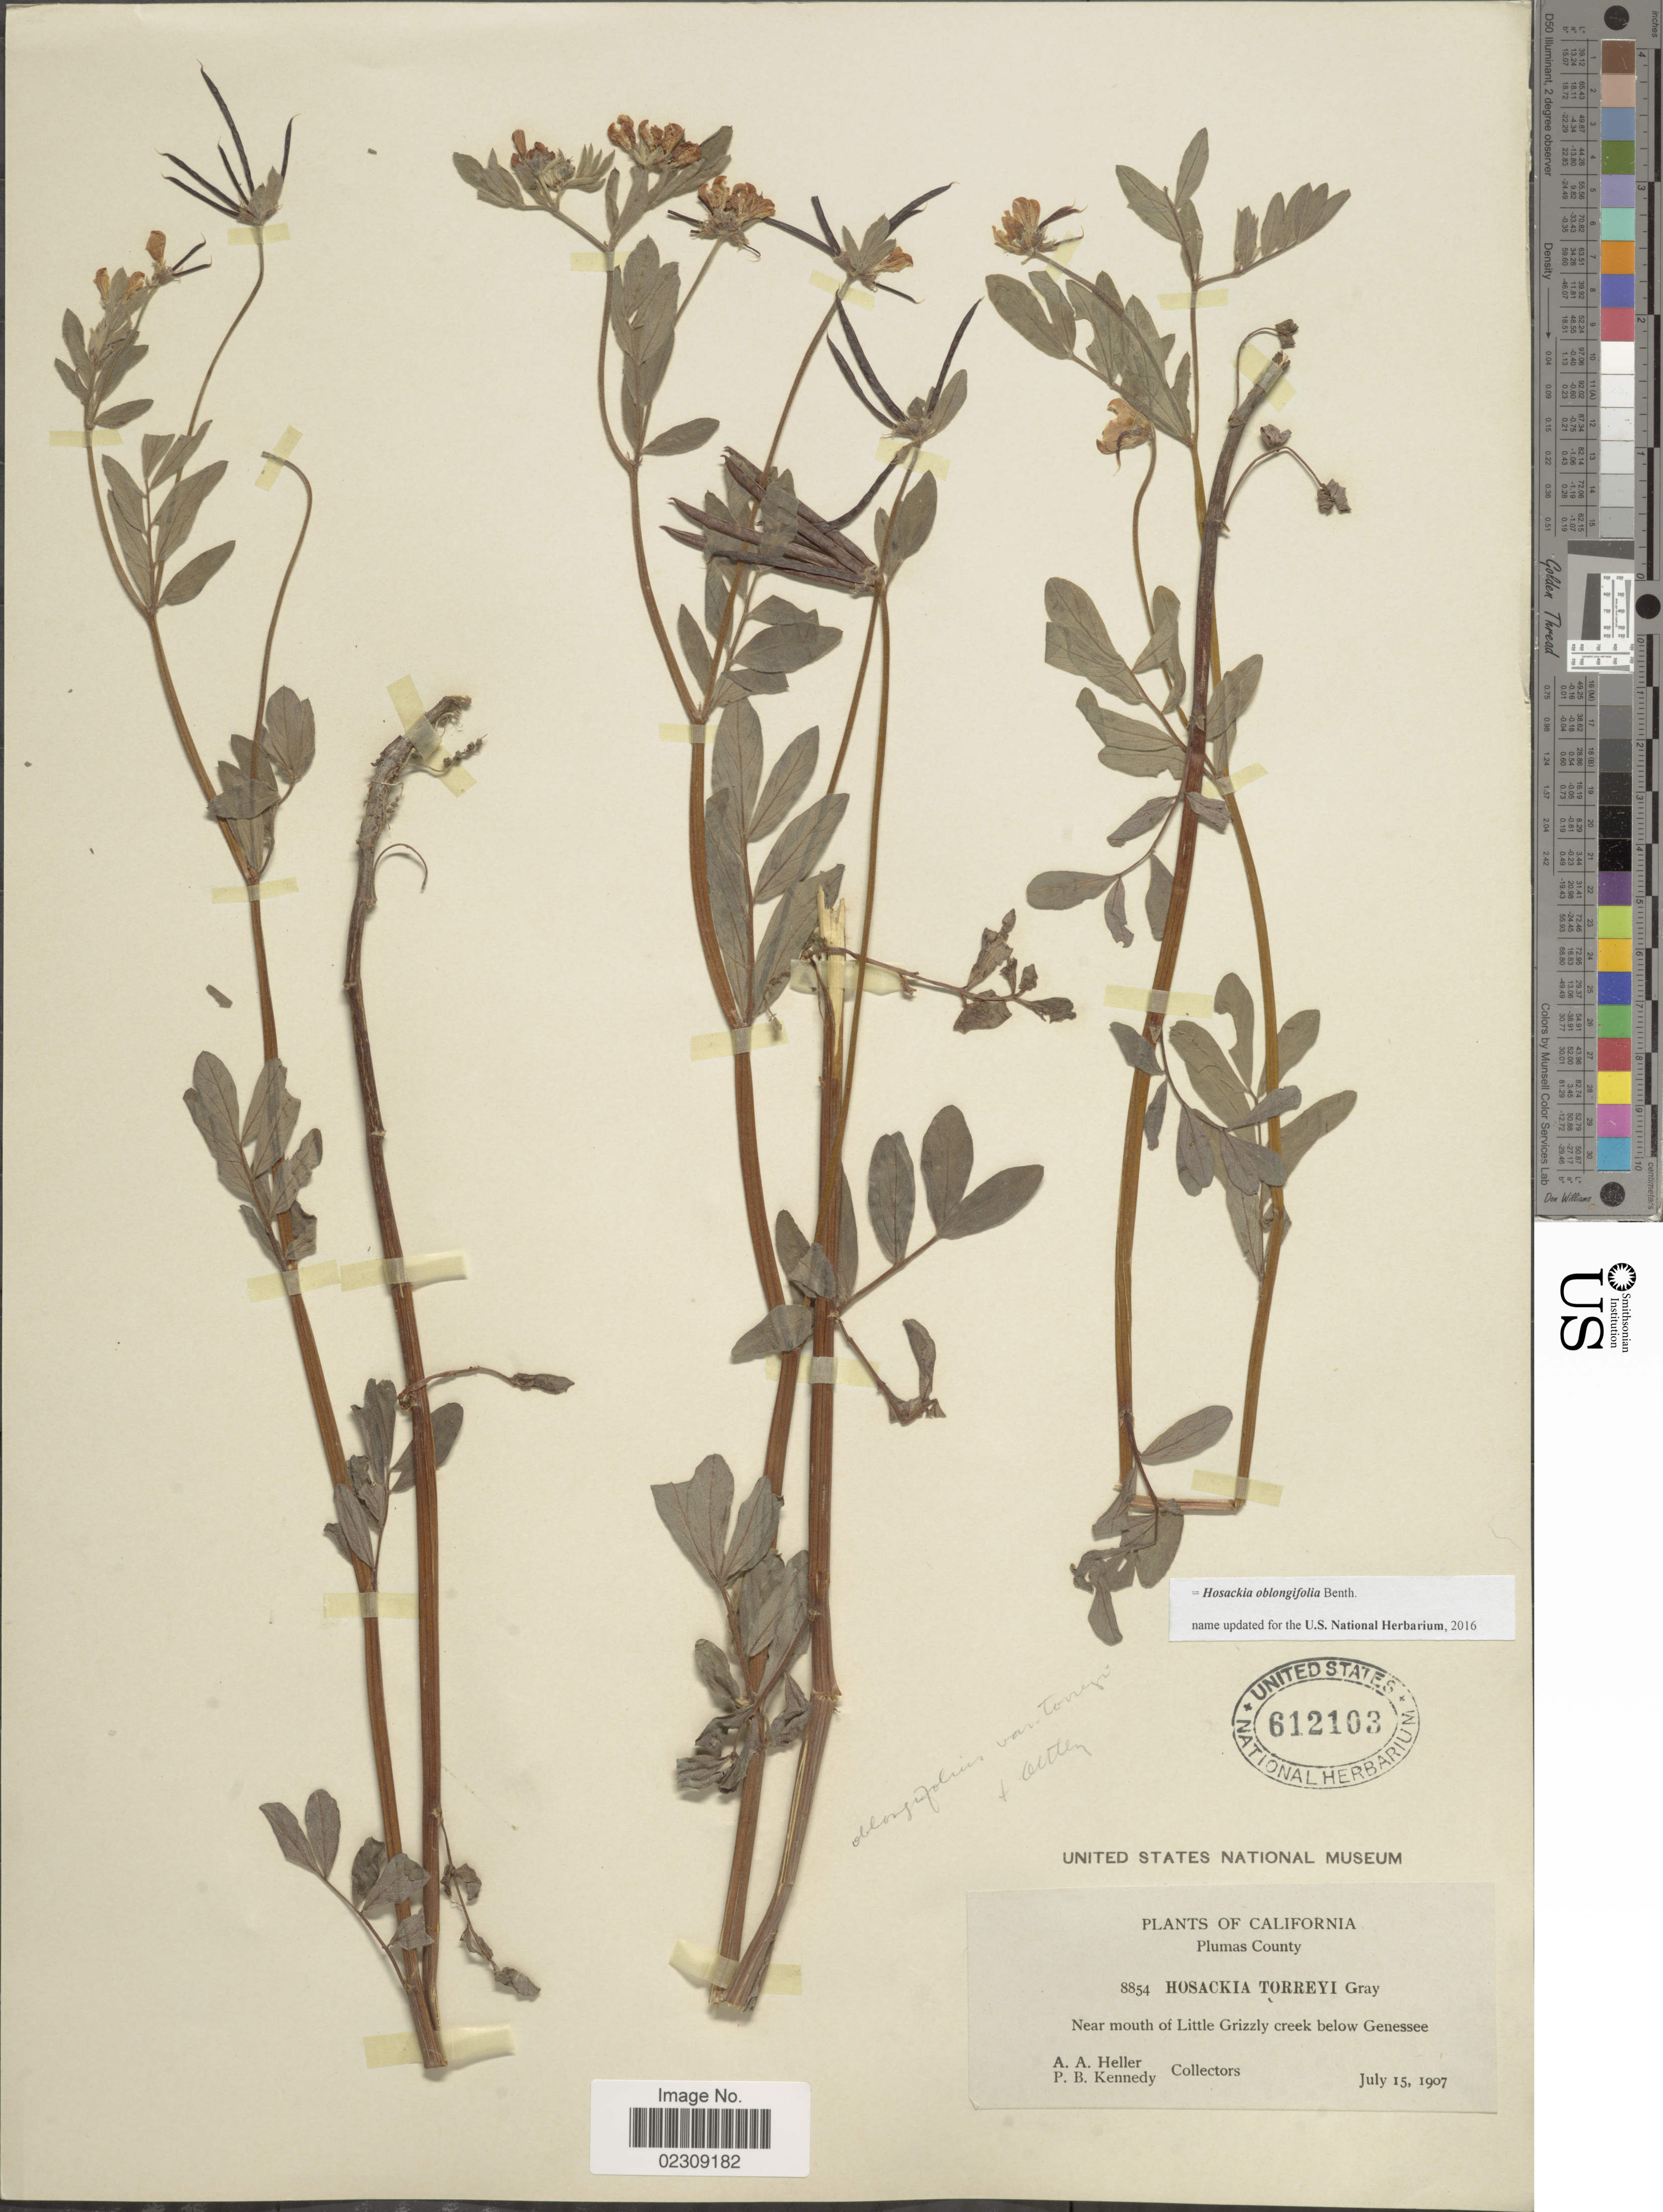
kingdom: Plantae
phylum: Tracheophyta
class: Magnoliopsida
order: Fabales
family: Fabaceae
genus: Hosackia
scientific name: Hosackia oblongifolia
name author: Benth.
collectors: A. A. Heller & P. B. Kennedy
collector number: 8854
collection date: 1907-07-15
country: United States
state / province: California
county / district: Plumas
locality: Plumas County, Near mouth of Little Grizzly creek below Genessee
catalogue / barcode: US 612103